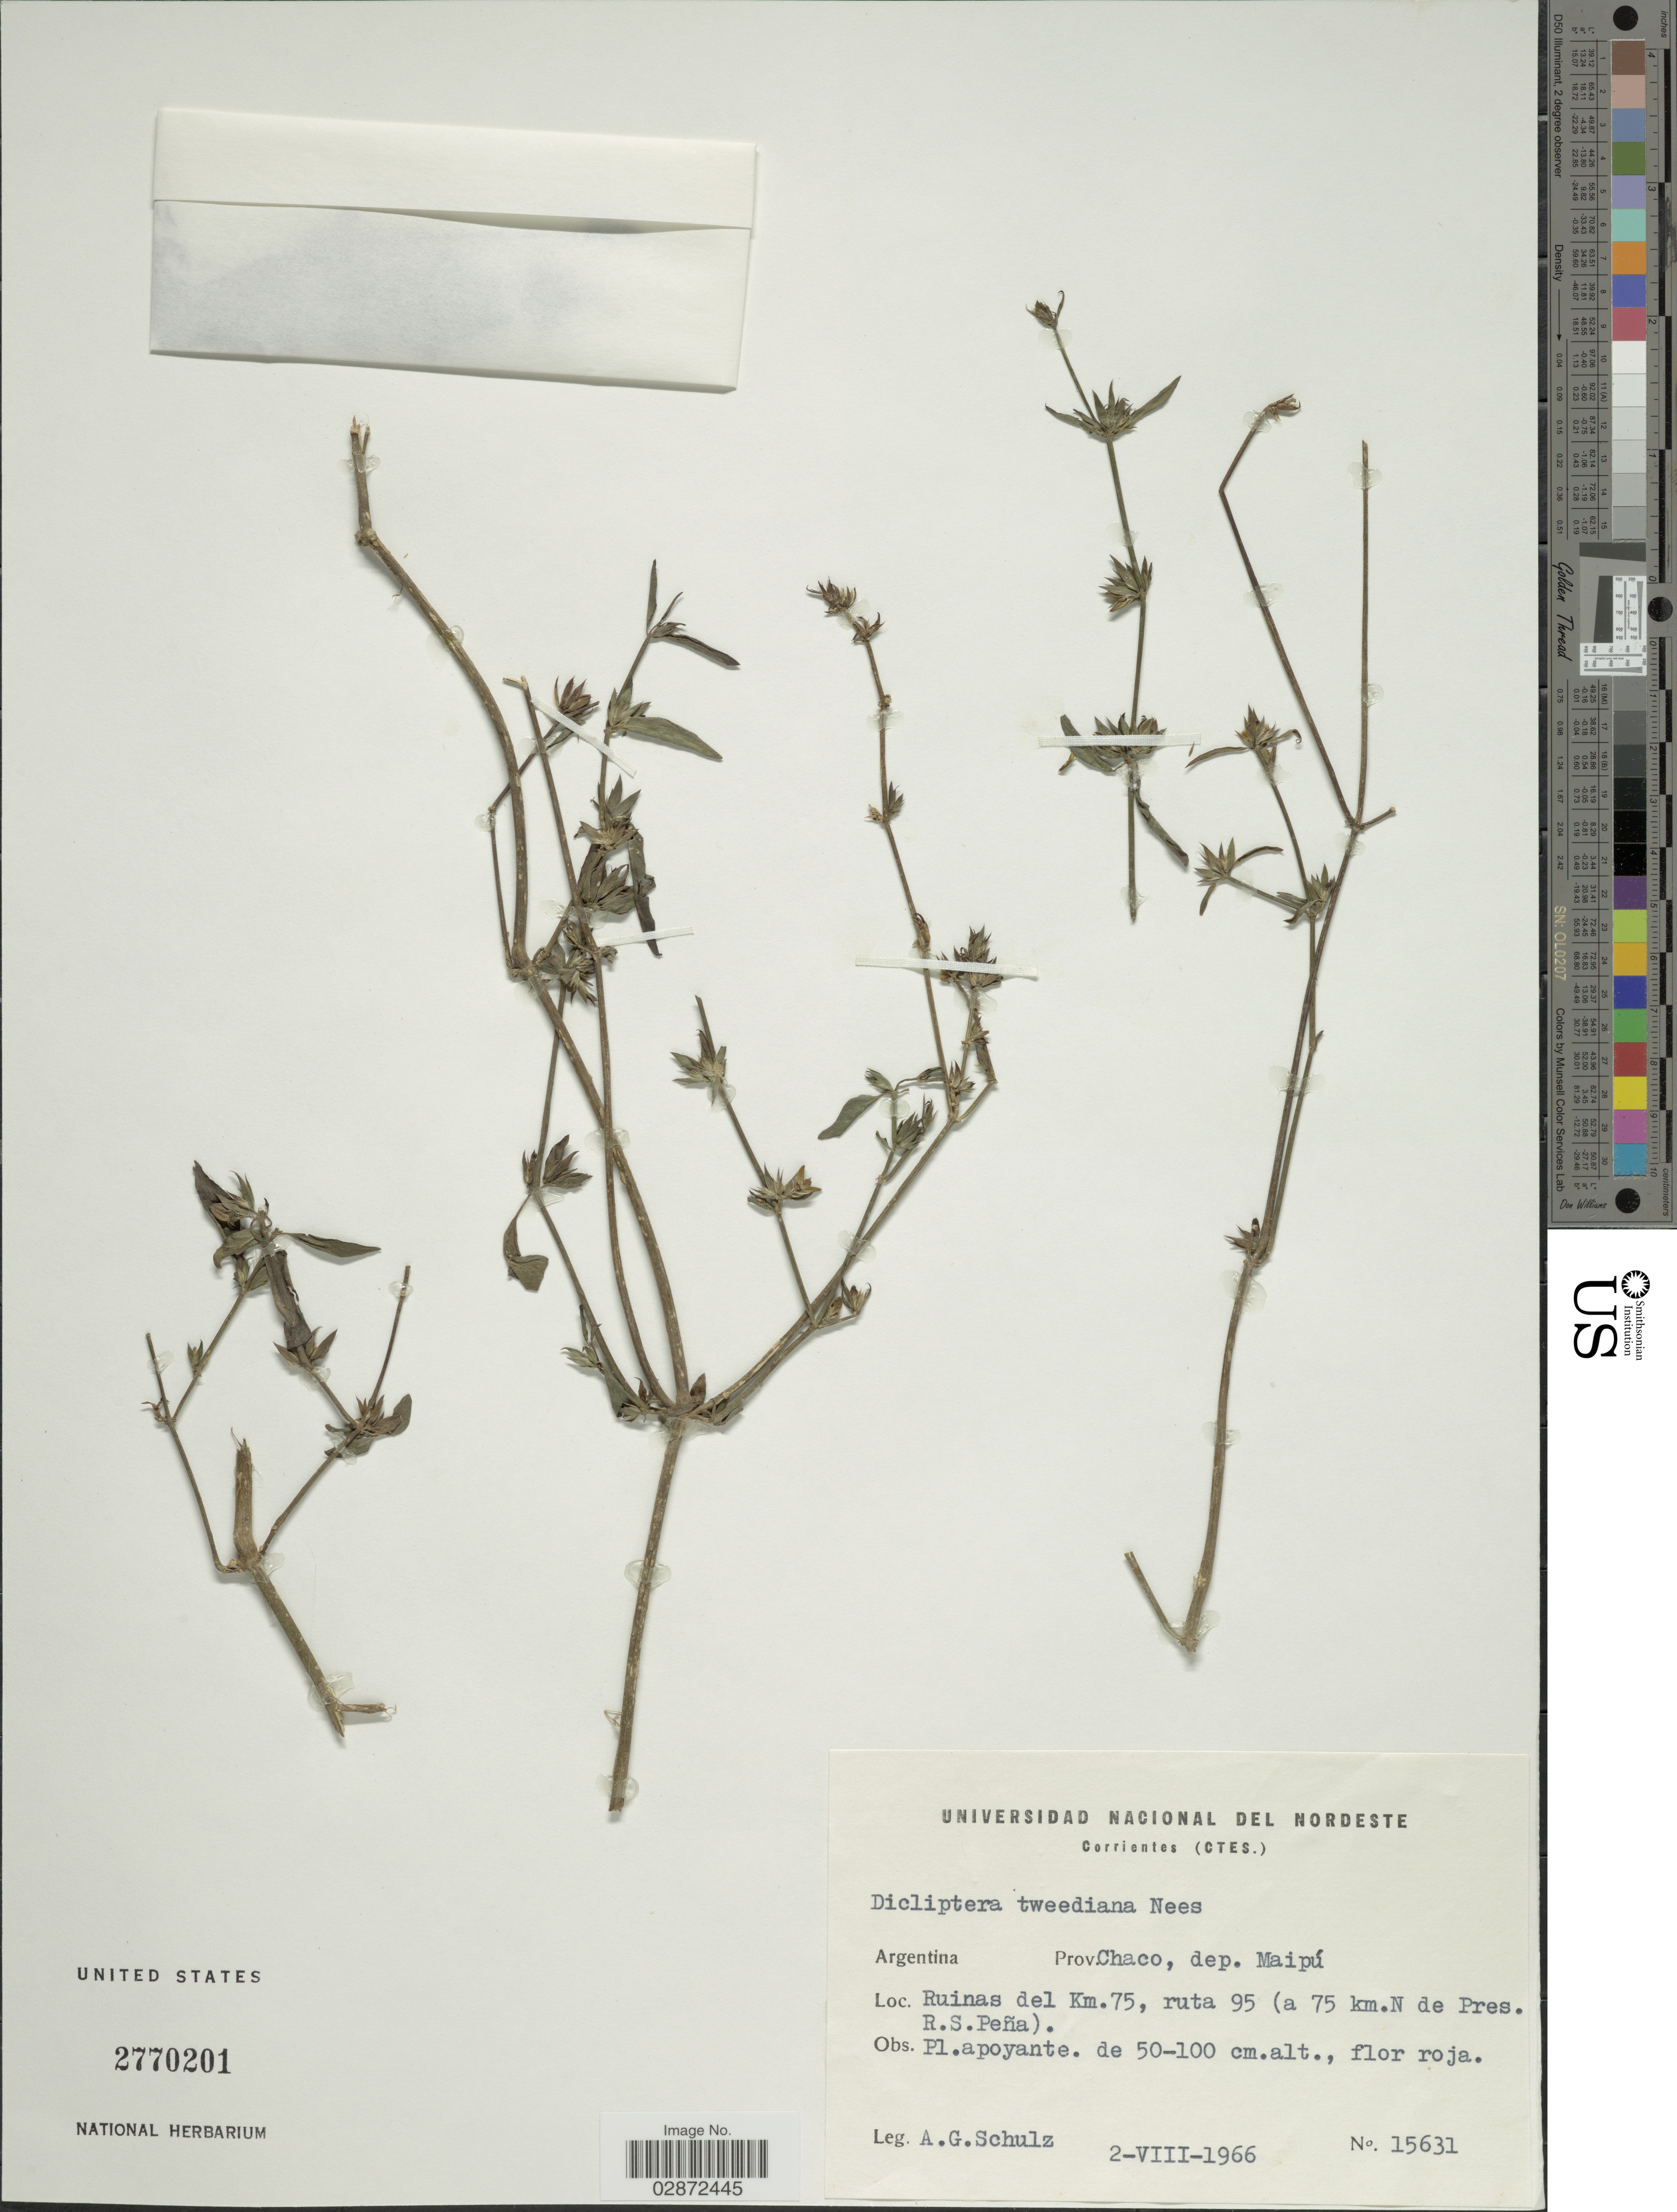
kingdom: Plantae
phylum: Tracheophyta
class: Magnoliopsida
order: Lamiales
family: Acanthaceae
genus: Dicliptera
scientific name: Dicliptera squarrosa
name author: Nees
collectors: A. G. Schulz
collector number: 15631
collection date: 1966-08-02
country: Argentina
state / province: Chaco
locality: Prov. Chaco, dep. Maipú. Ruinas del Km. 75, ruta 95 (a 75 km. N de Pres. R.S. Peña).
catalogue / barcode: US 2770201